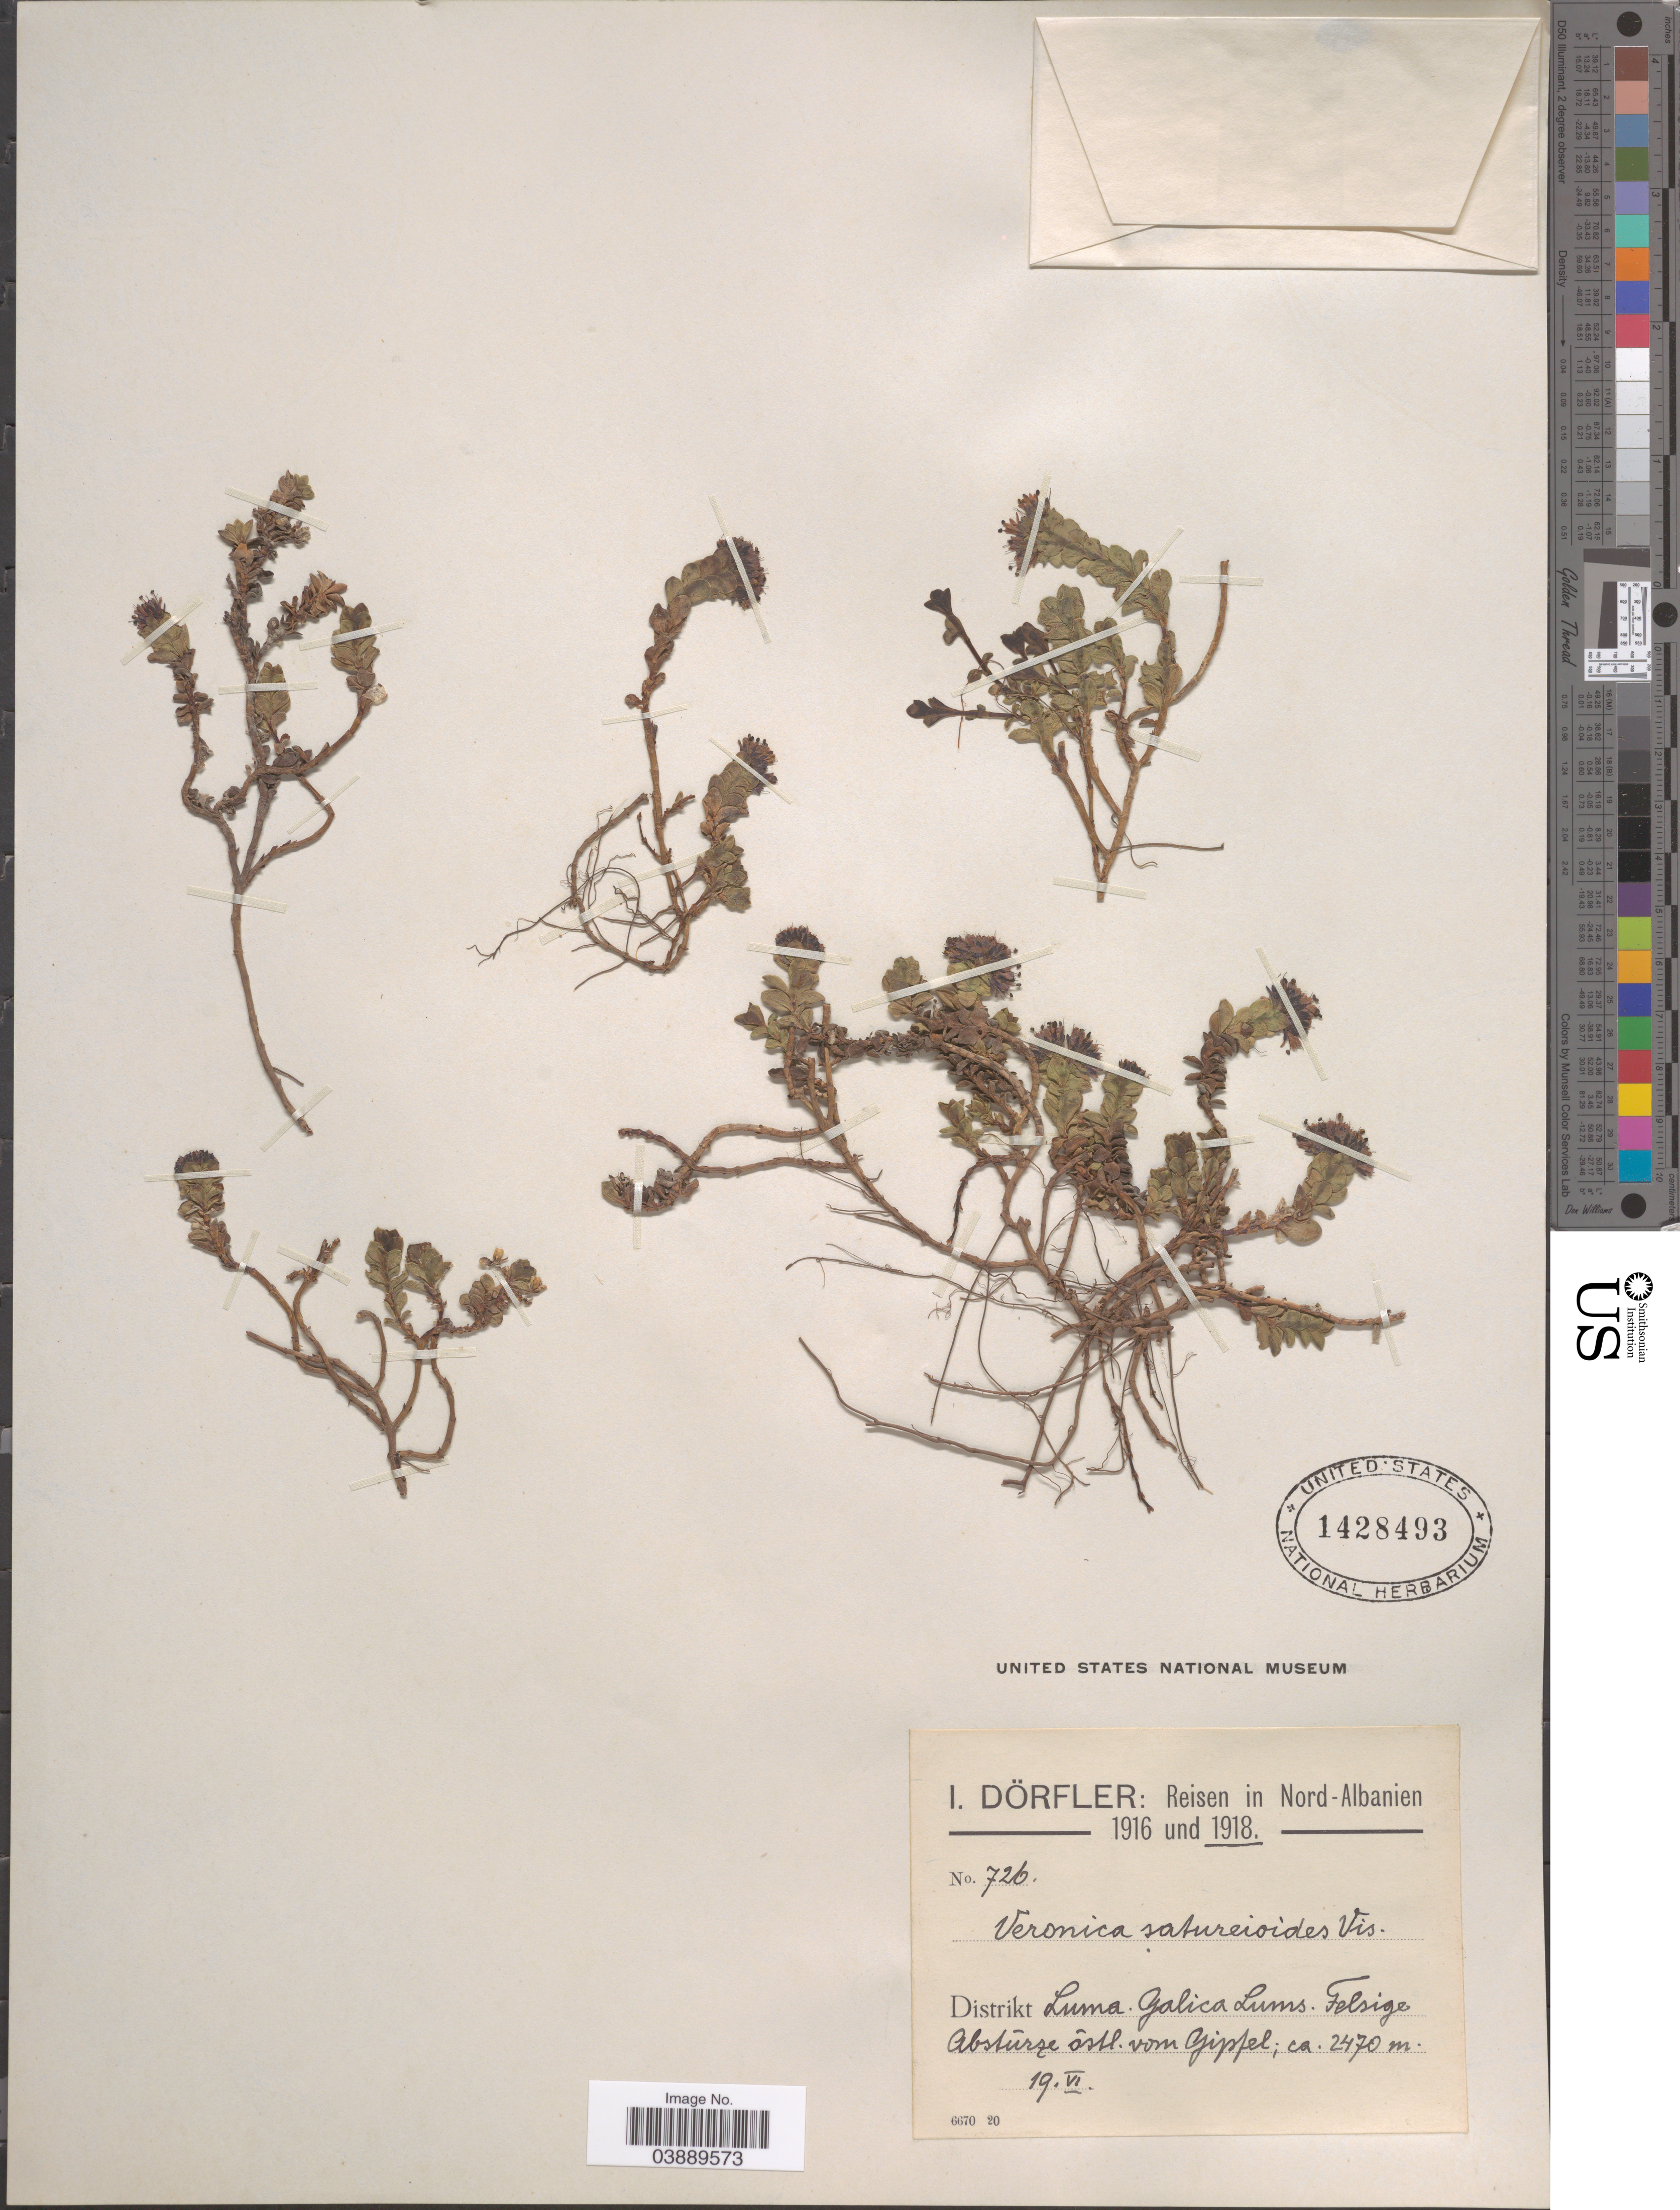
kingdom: Plantae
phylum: Tracheophyta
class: Magnoliopsida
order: Lamiales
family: Plantaginaceae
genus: Veronica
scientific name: Veronica saturejoides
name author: Vis.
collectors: I. Dörfler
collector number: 726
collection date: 1918-06-19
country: Albania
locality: Nord-Albanien. Distrikt Luma. Galica Lums. Felsige. Absturze óstl. von Gipfel.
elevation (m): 2470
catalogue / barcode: US 1428493